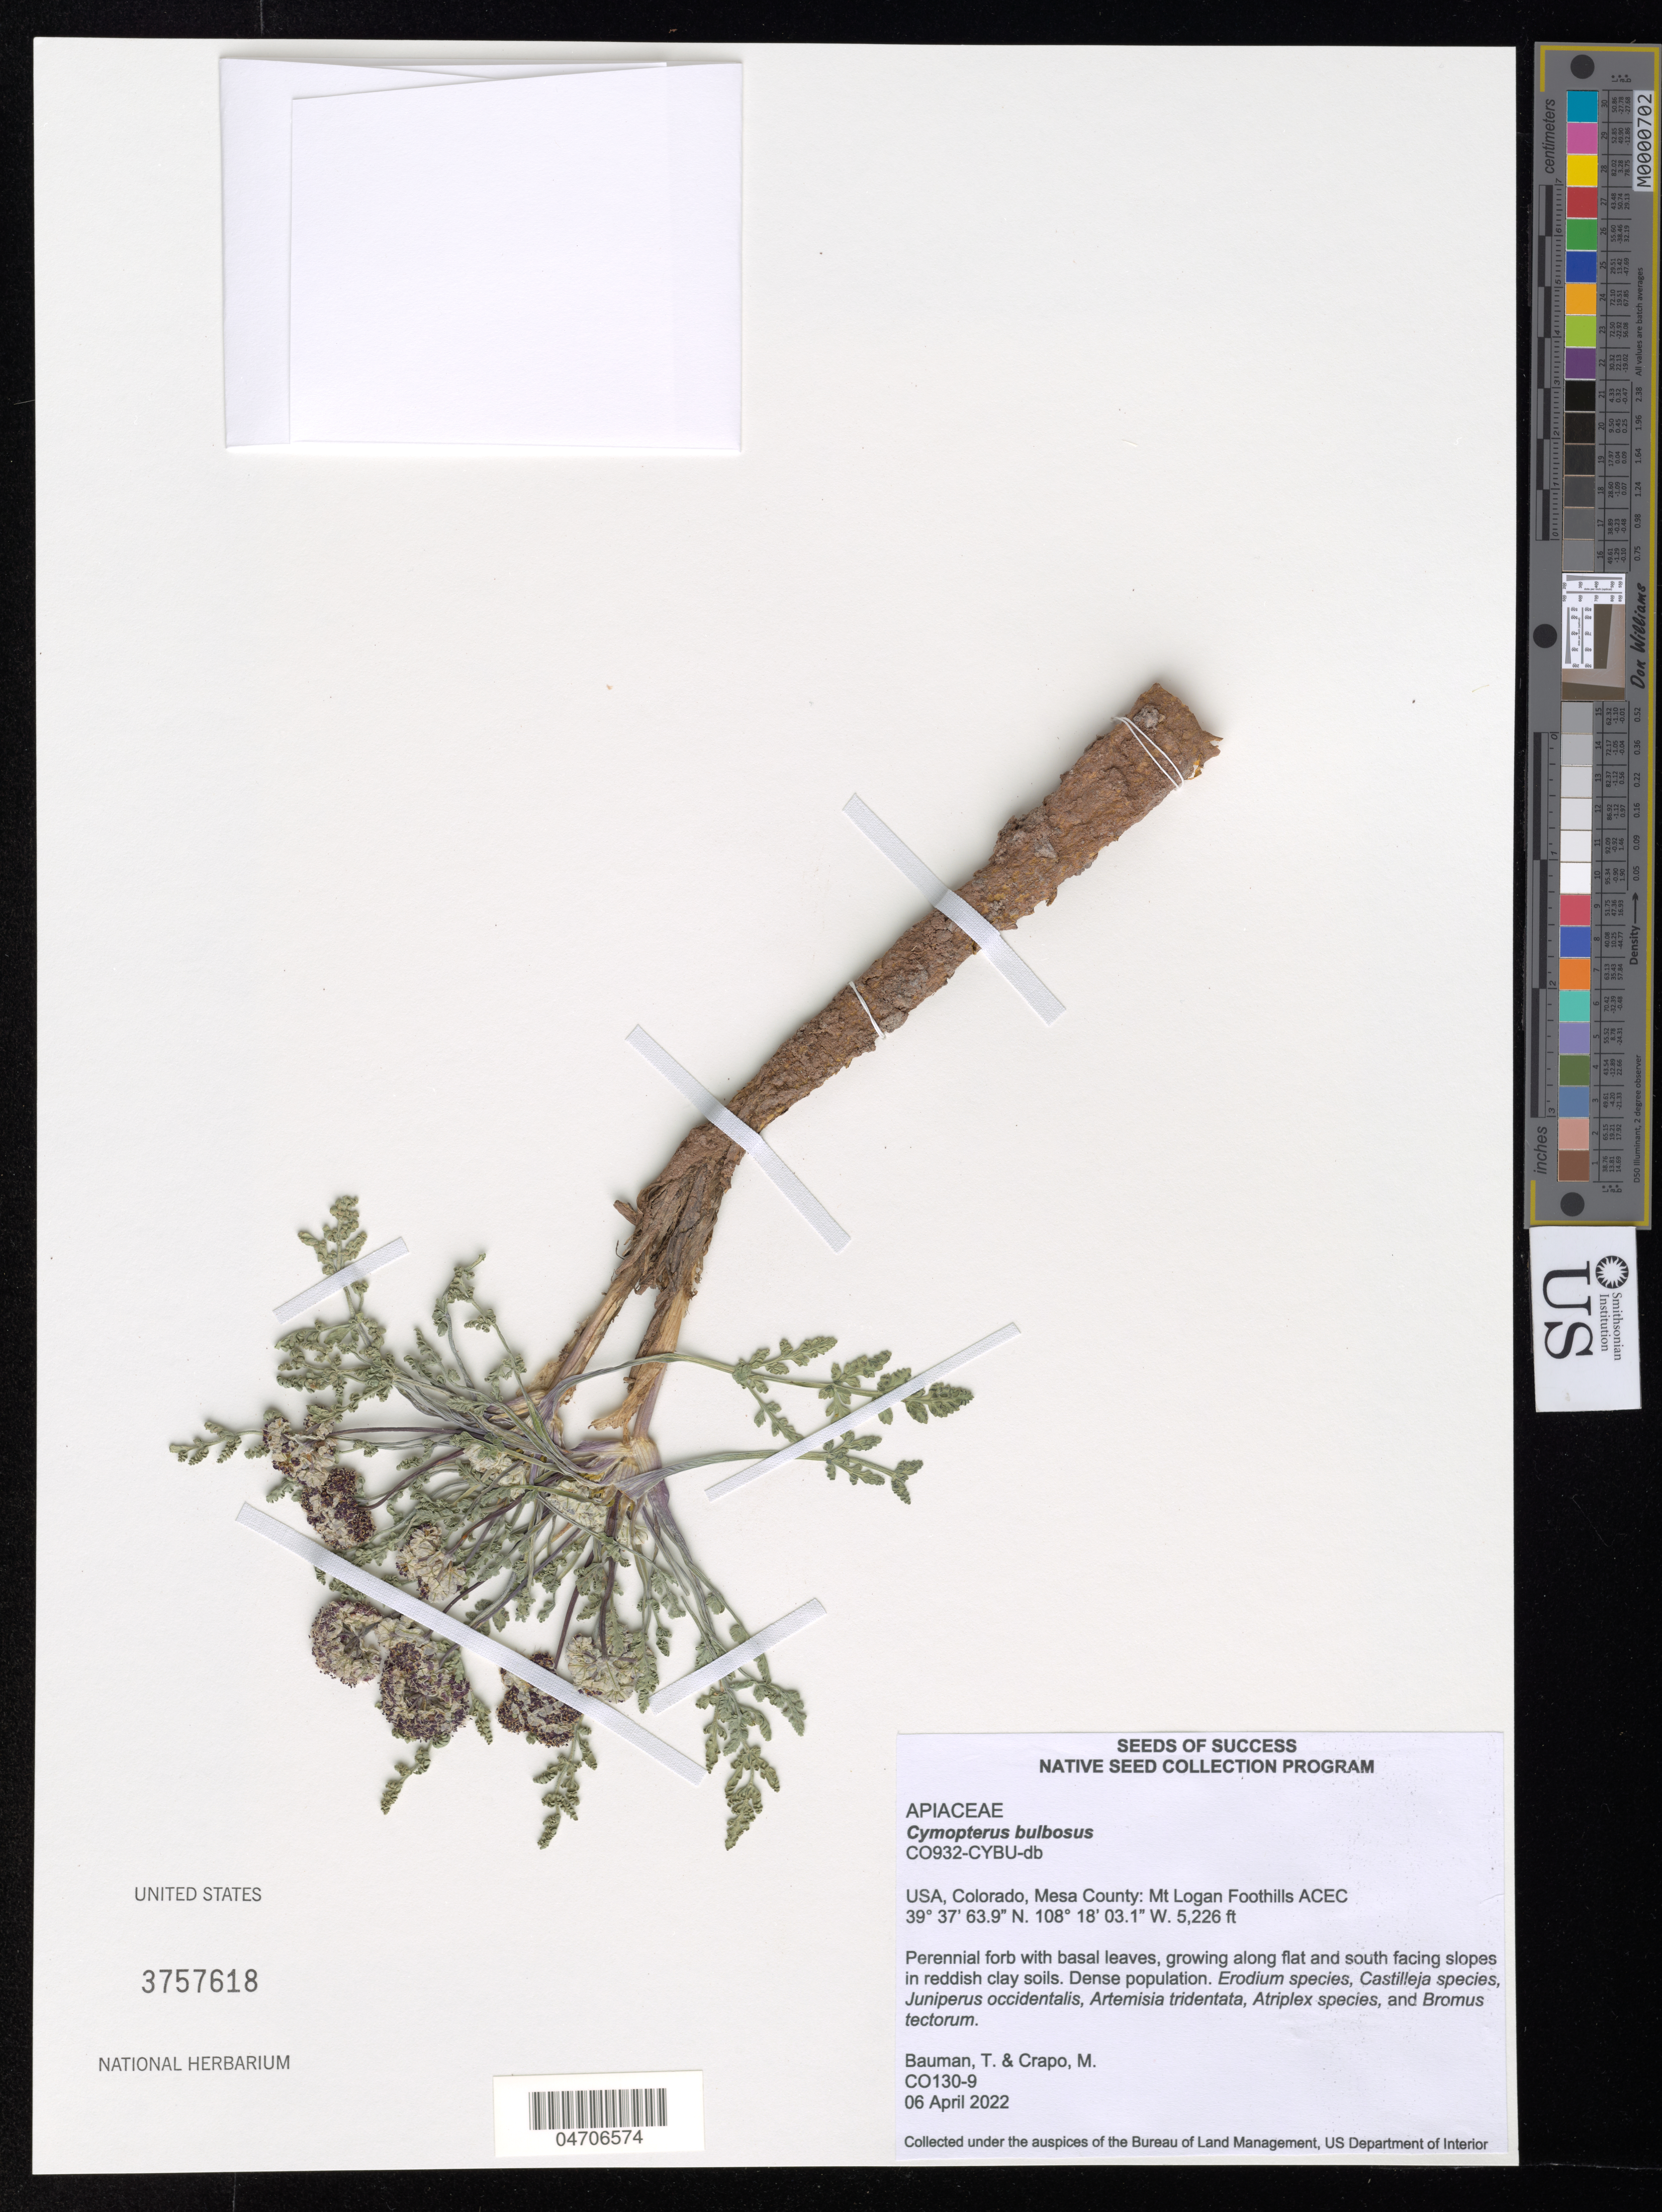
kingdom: Plantae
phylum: Tracheophyta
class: Magnoliopsida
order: Apiales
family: Apiaceae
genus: Cymopterus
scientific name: Cymopterus bulbosus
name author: A. Nelson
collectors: K. Gage & G. Woronow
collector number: CO130-9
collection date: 2022-04-06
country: United States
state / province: Colorado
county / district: Mesa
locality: Mesa County: Mt Logan Foothills ACEC. Along flat and south facing slopes.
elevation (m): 1593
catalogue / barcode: US 3757618